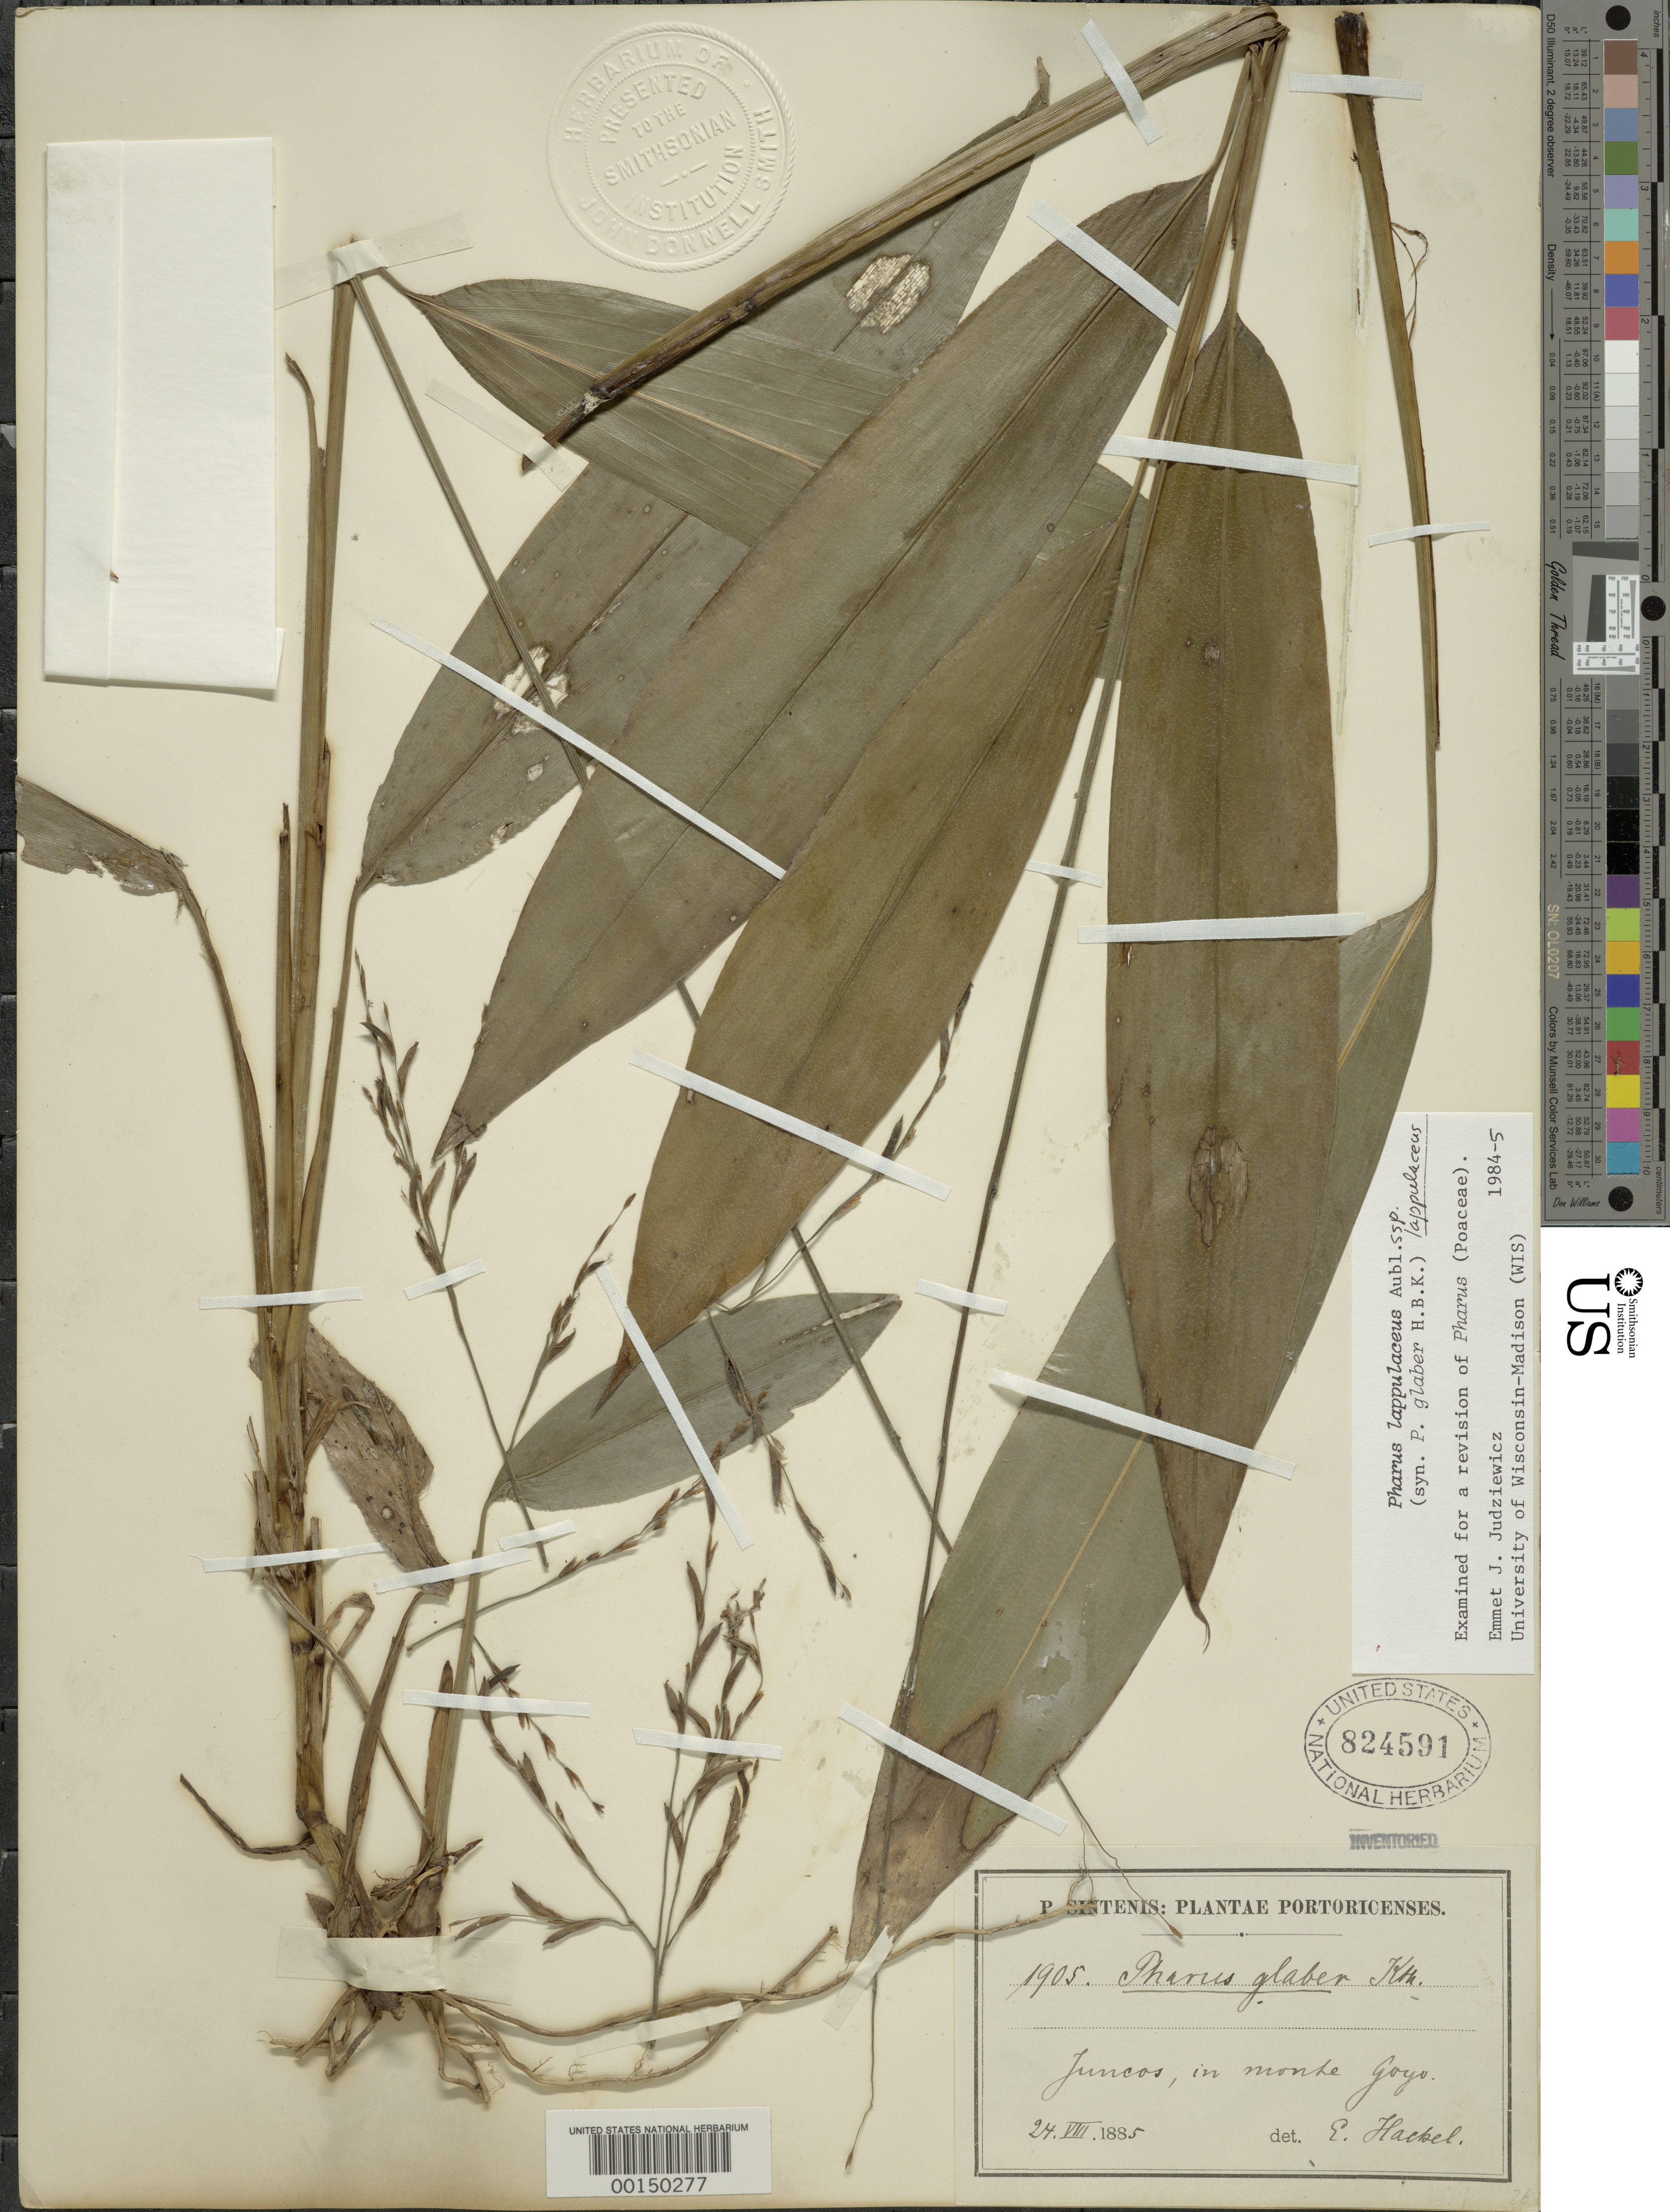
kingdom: Plantae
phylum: Tracheophyta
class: Liliopsida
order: Poales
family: Poaceae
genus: Pharus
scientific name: Pharus lappulaceus subsp. lappulaceus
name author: Aubl.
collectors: P. Sintenis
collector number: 1905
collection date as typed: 24 Aug 1885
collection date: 1885-08-24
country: Puerto Rico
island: Greater Antilles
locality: Juncos, monte goyo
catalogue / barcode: US 824591